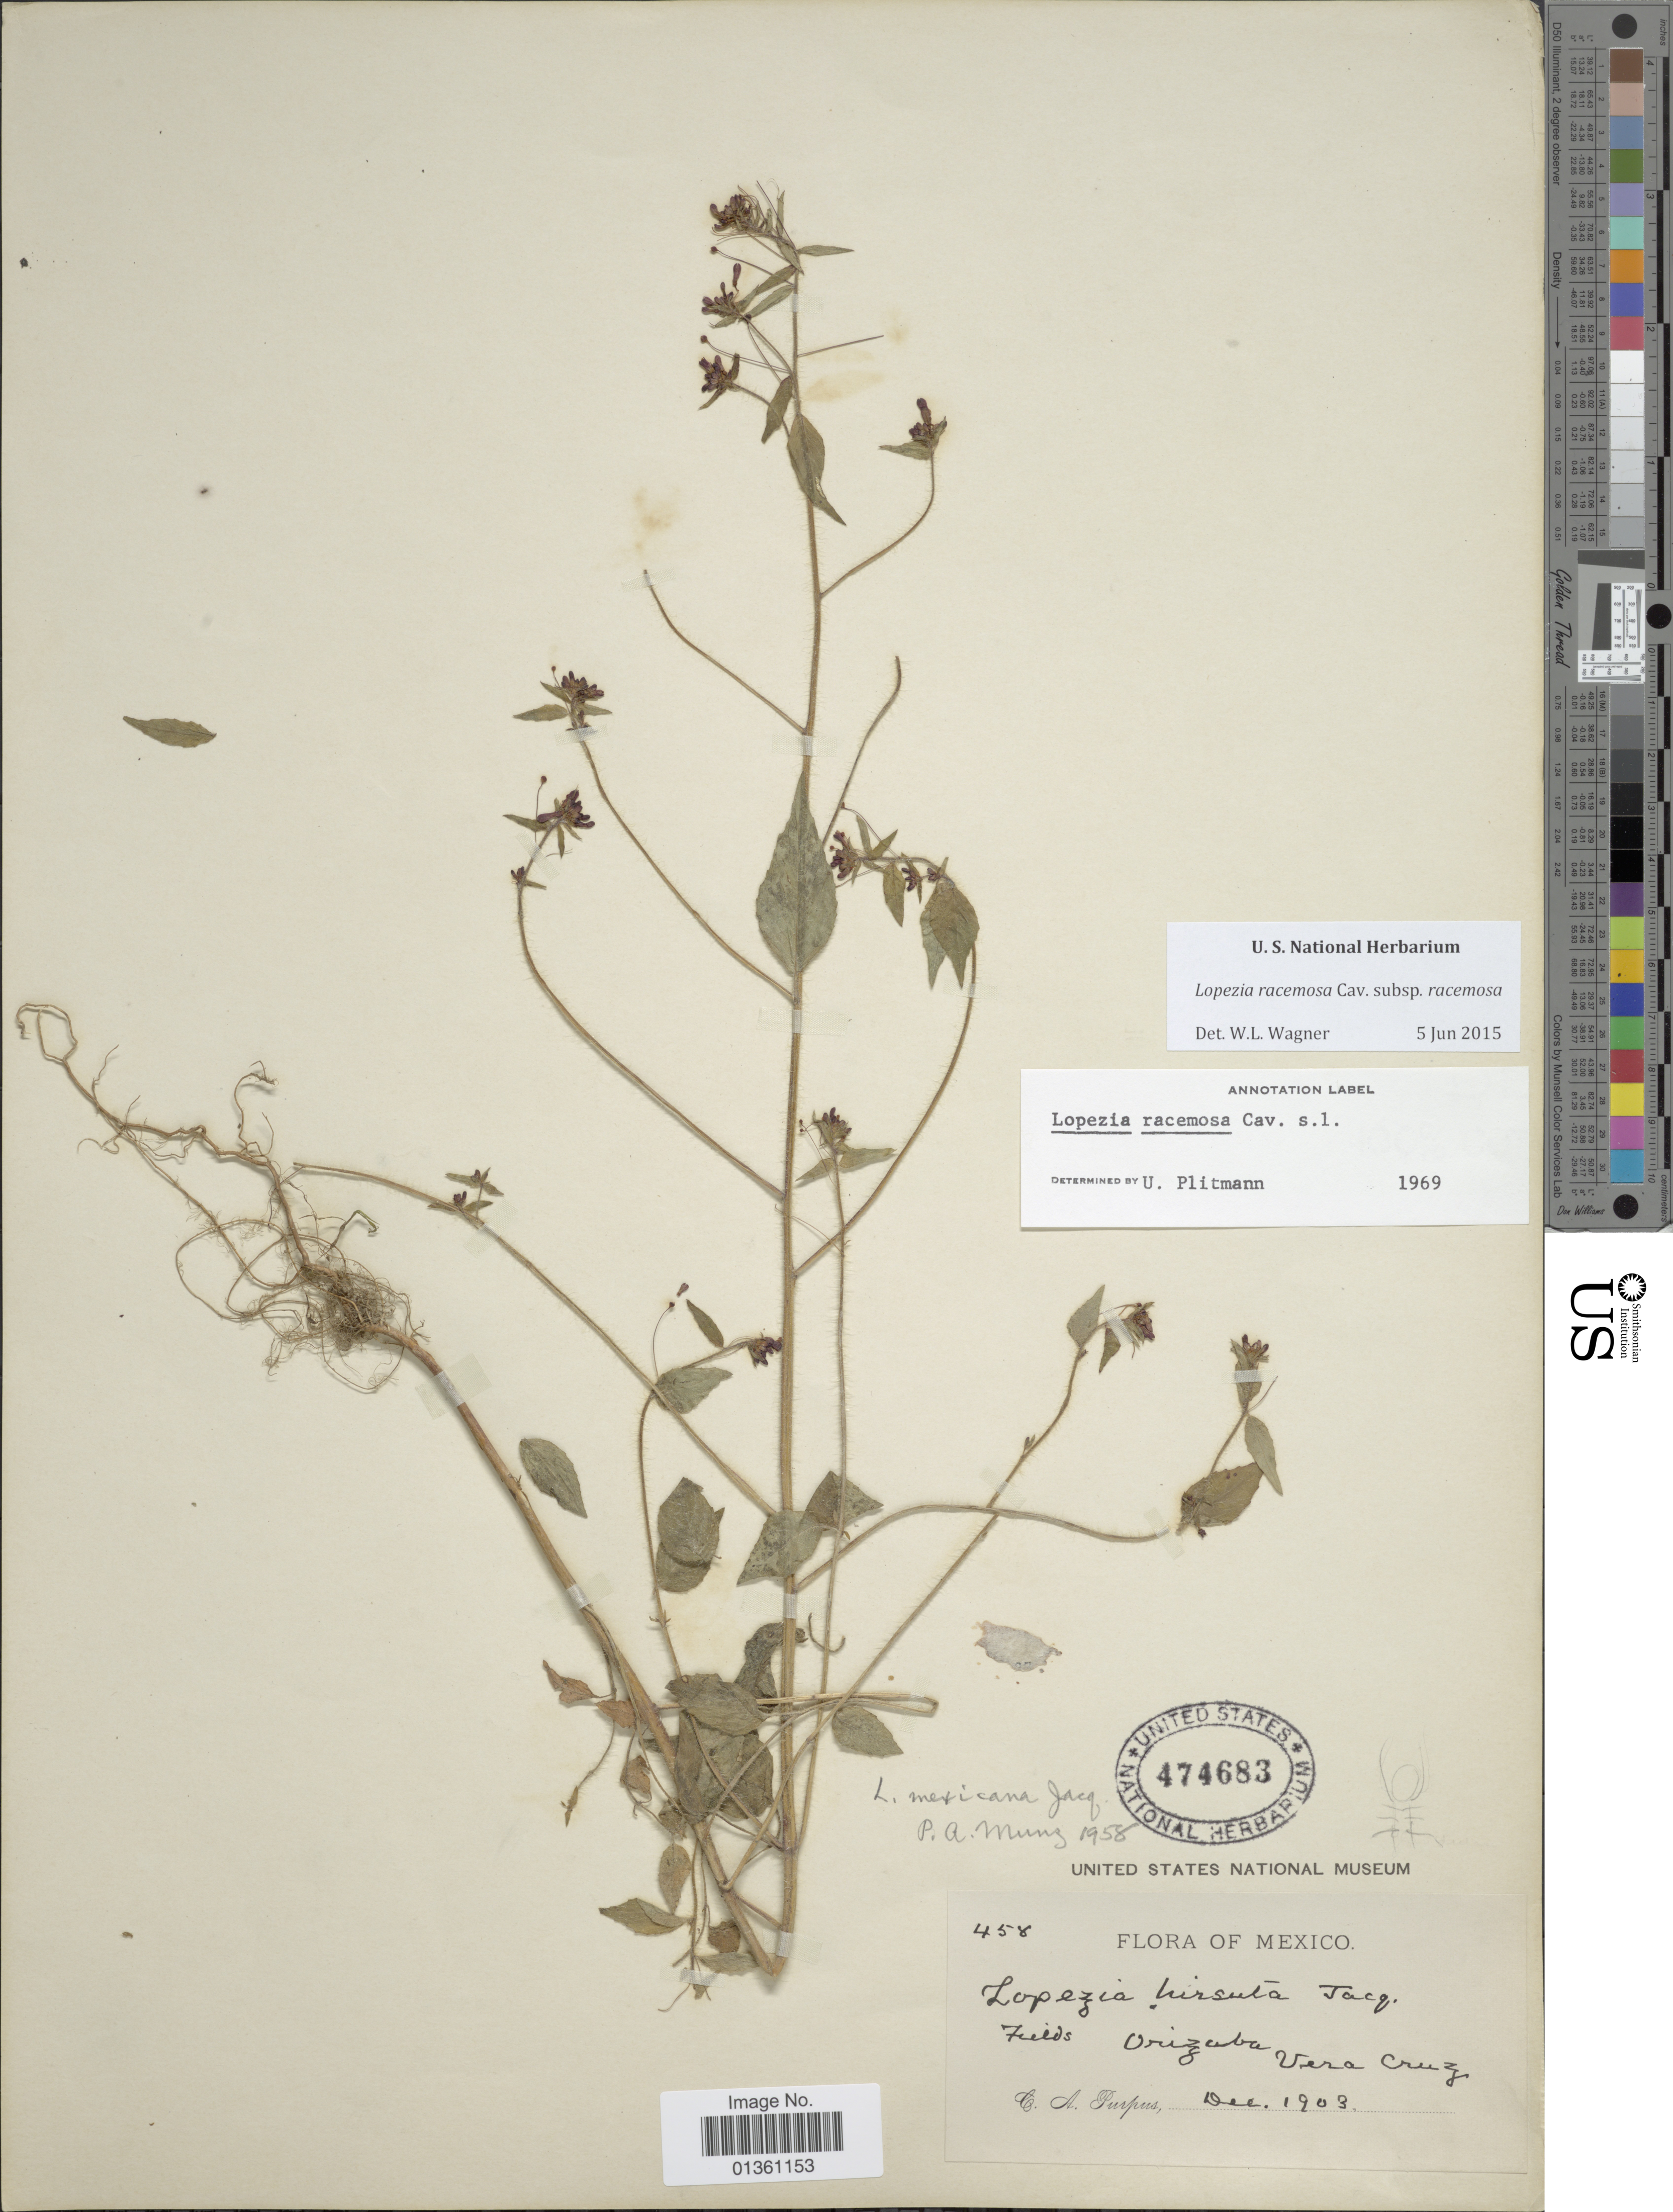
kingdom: Plantae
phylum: Tracheophyta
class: Magnoliopsida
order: Myrtales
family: Onagraceae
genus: Lopezia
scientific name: Lopezia racemosa subsp. racemosa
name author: Cav.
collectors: C. A. Purpus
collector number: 458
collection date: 1903-12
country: Mexico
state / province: Veracruz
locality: Orizaba, Vera Cruz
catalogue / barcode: US 474683